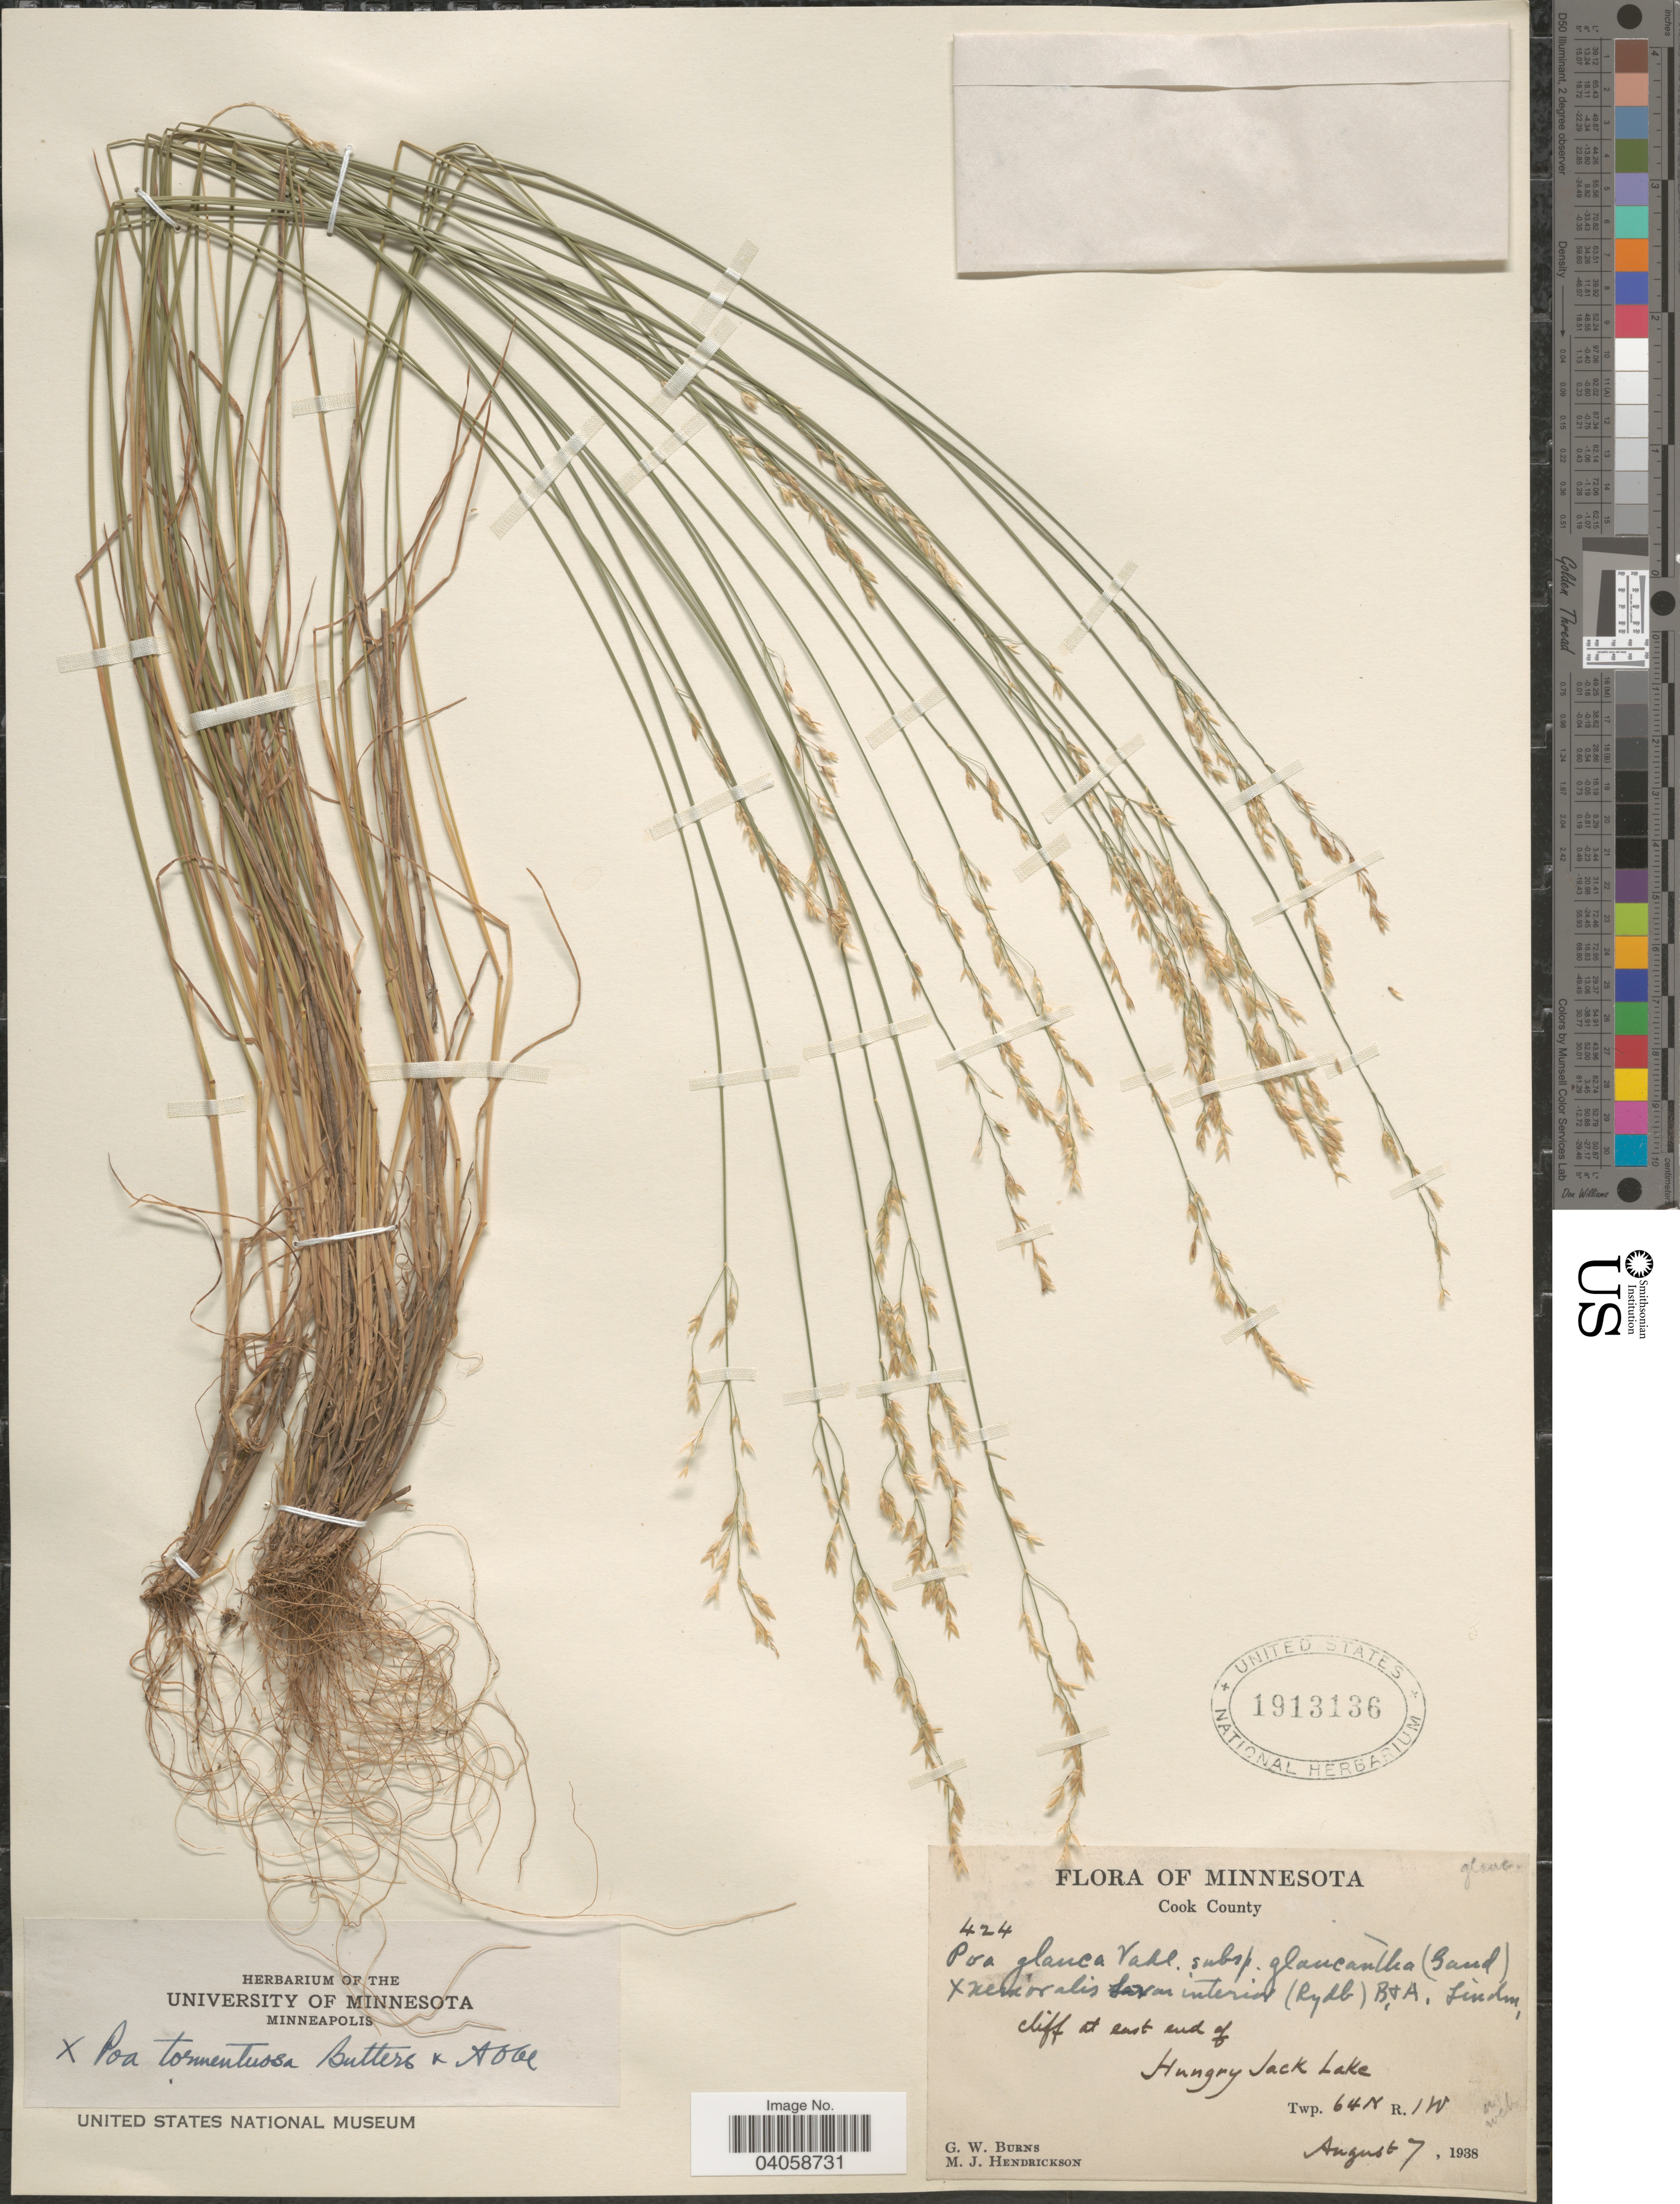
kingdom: Plantae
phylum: Tracheophyta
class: Liliopsida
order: Poales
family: Poaceae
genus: Poa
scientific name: Poa glauca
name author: Vahl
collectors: G. Burns & M. Hendrickson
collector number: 424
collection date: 1938-08-07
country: United States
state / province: Minnesota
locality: Cook County. Cliff at east end of Hungry Jack Lake. Twp. 64N R. 1W.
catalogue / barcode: US 1913136